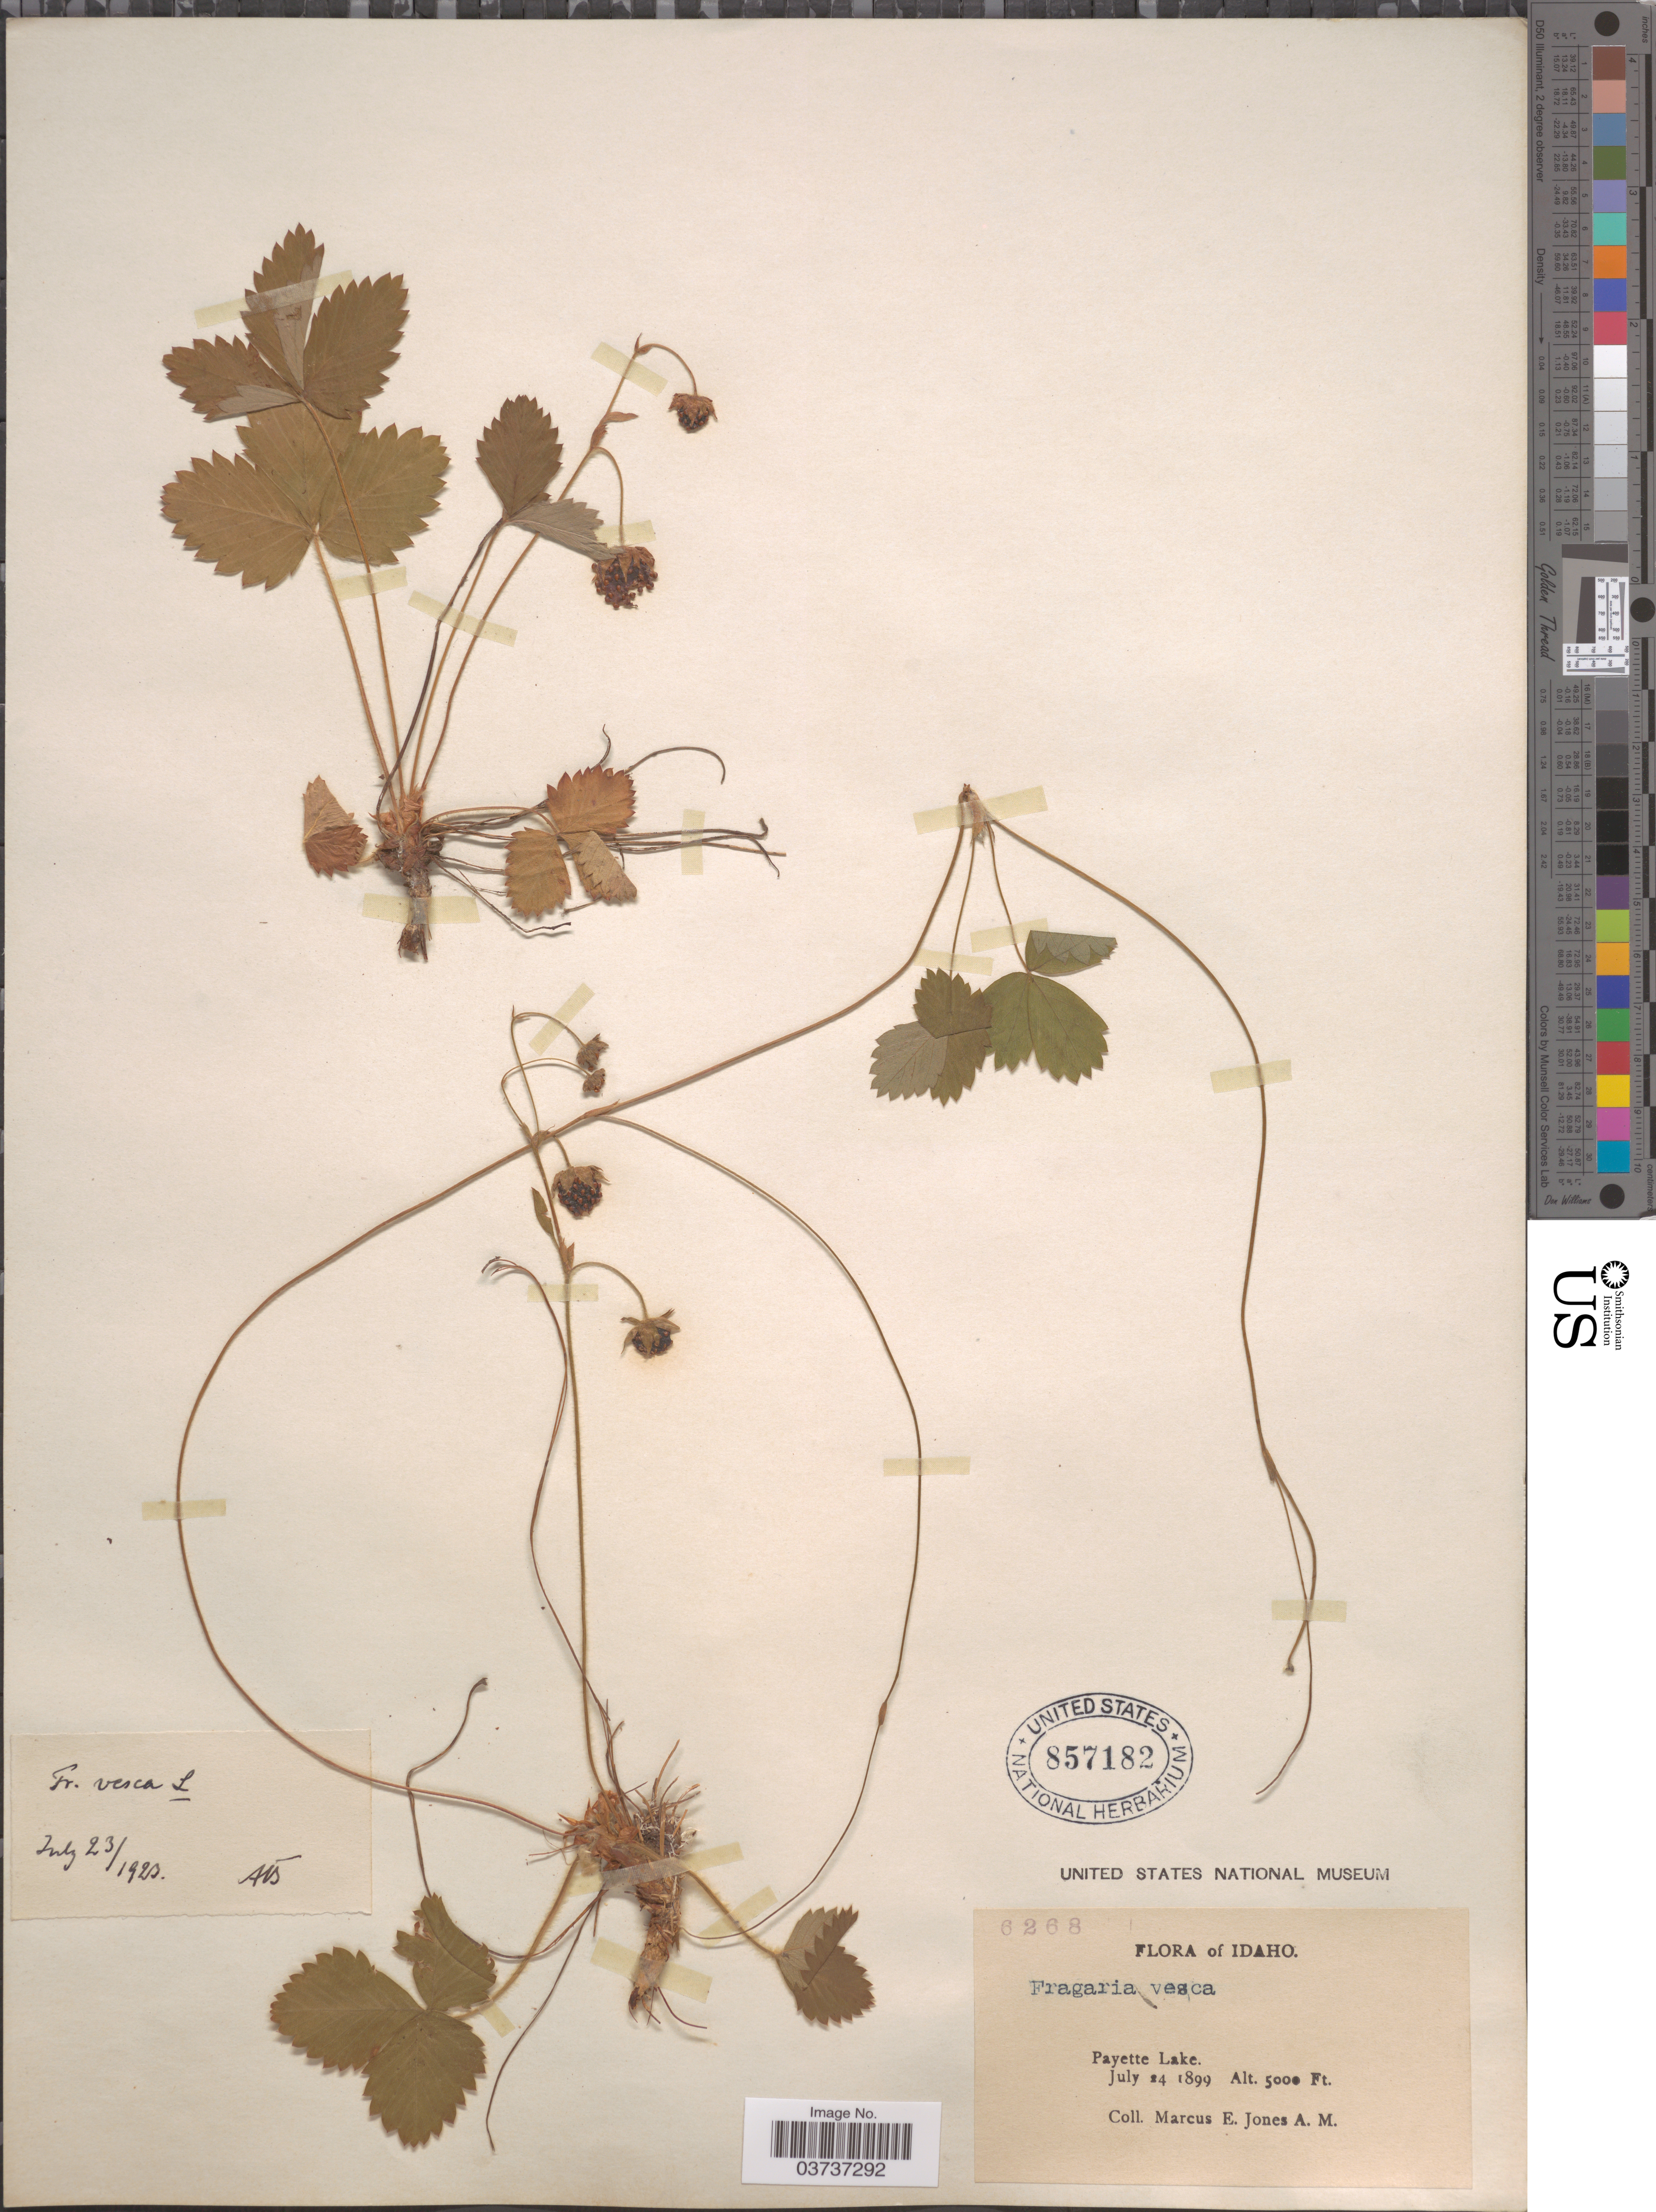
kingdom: Plantae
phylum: Tracheophyta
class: Magnoliopsida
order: Rosales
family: Rosaceae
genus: Fragaria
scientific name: Fragaria vesca subsp. bracteata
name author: L.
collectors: M. E. Jones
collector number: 6268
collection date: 1899-07-24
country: United States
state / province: Idaho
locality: Payette Lake.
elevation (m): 1524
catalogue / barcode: US 857185